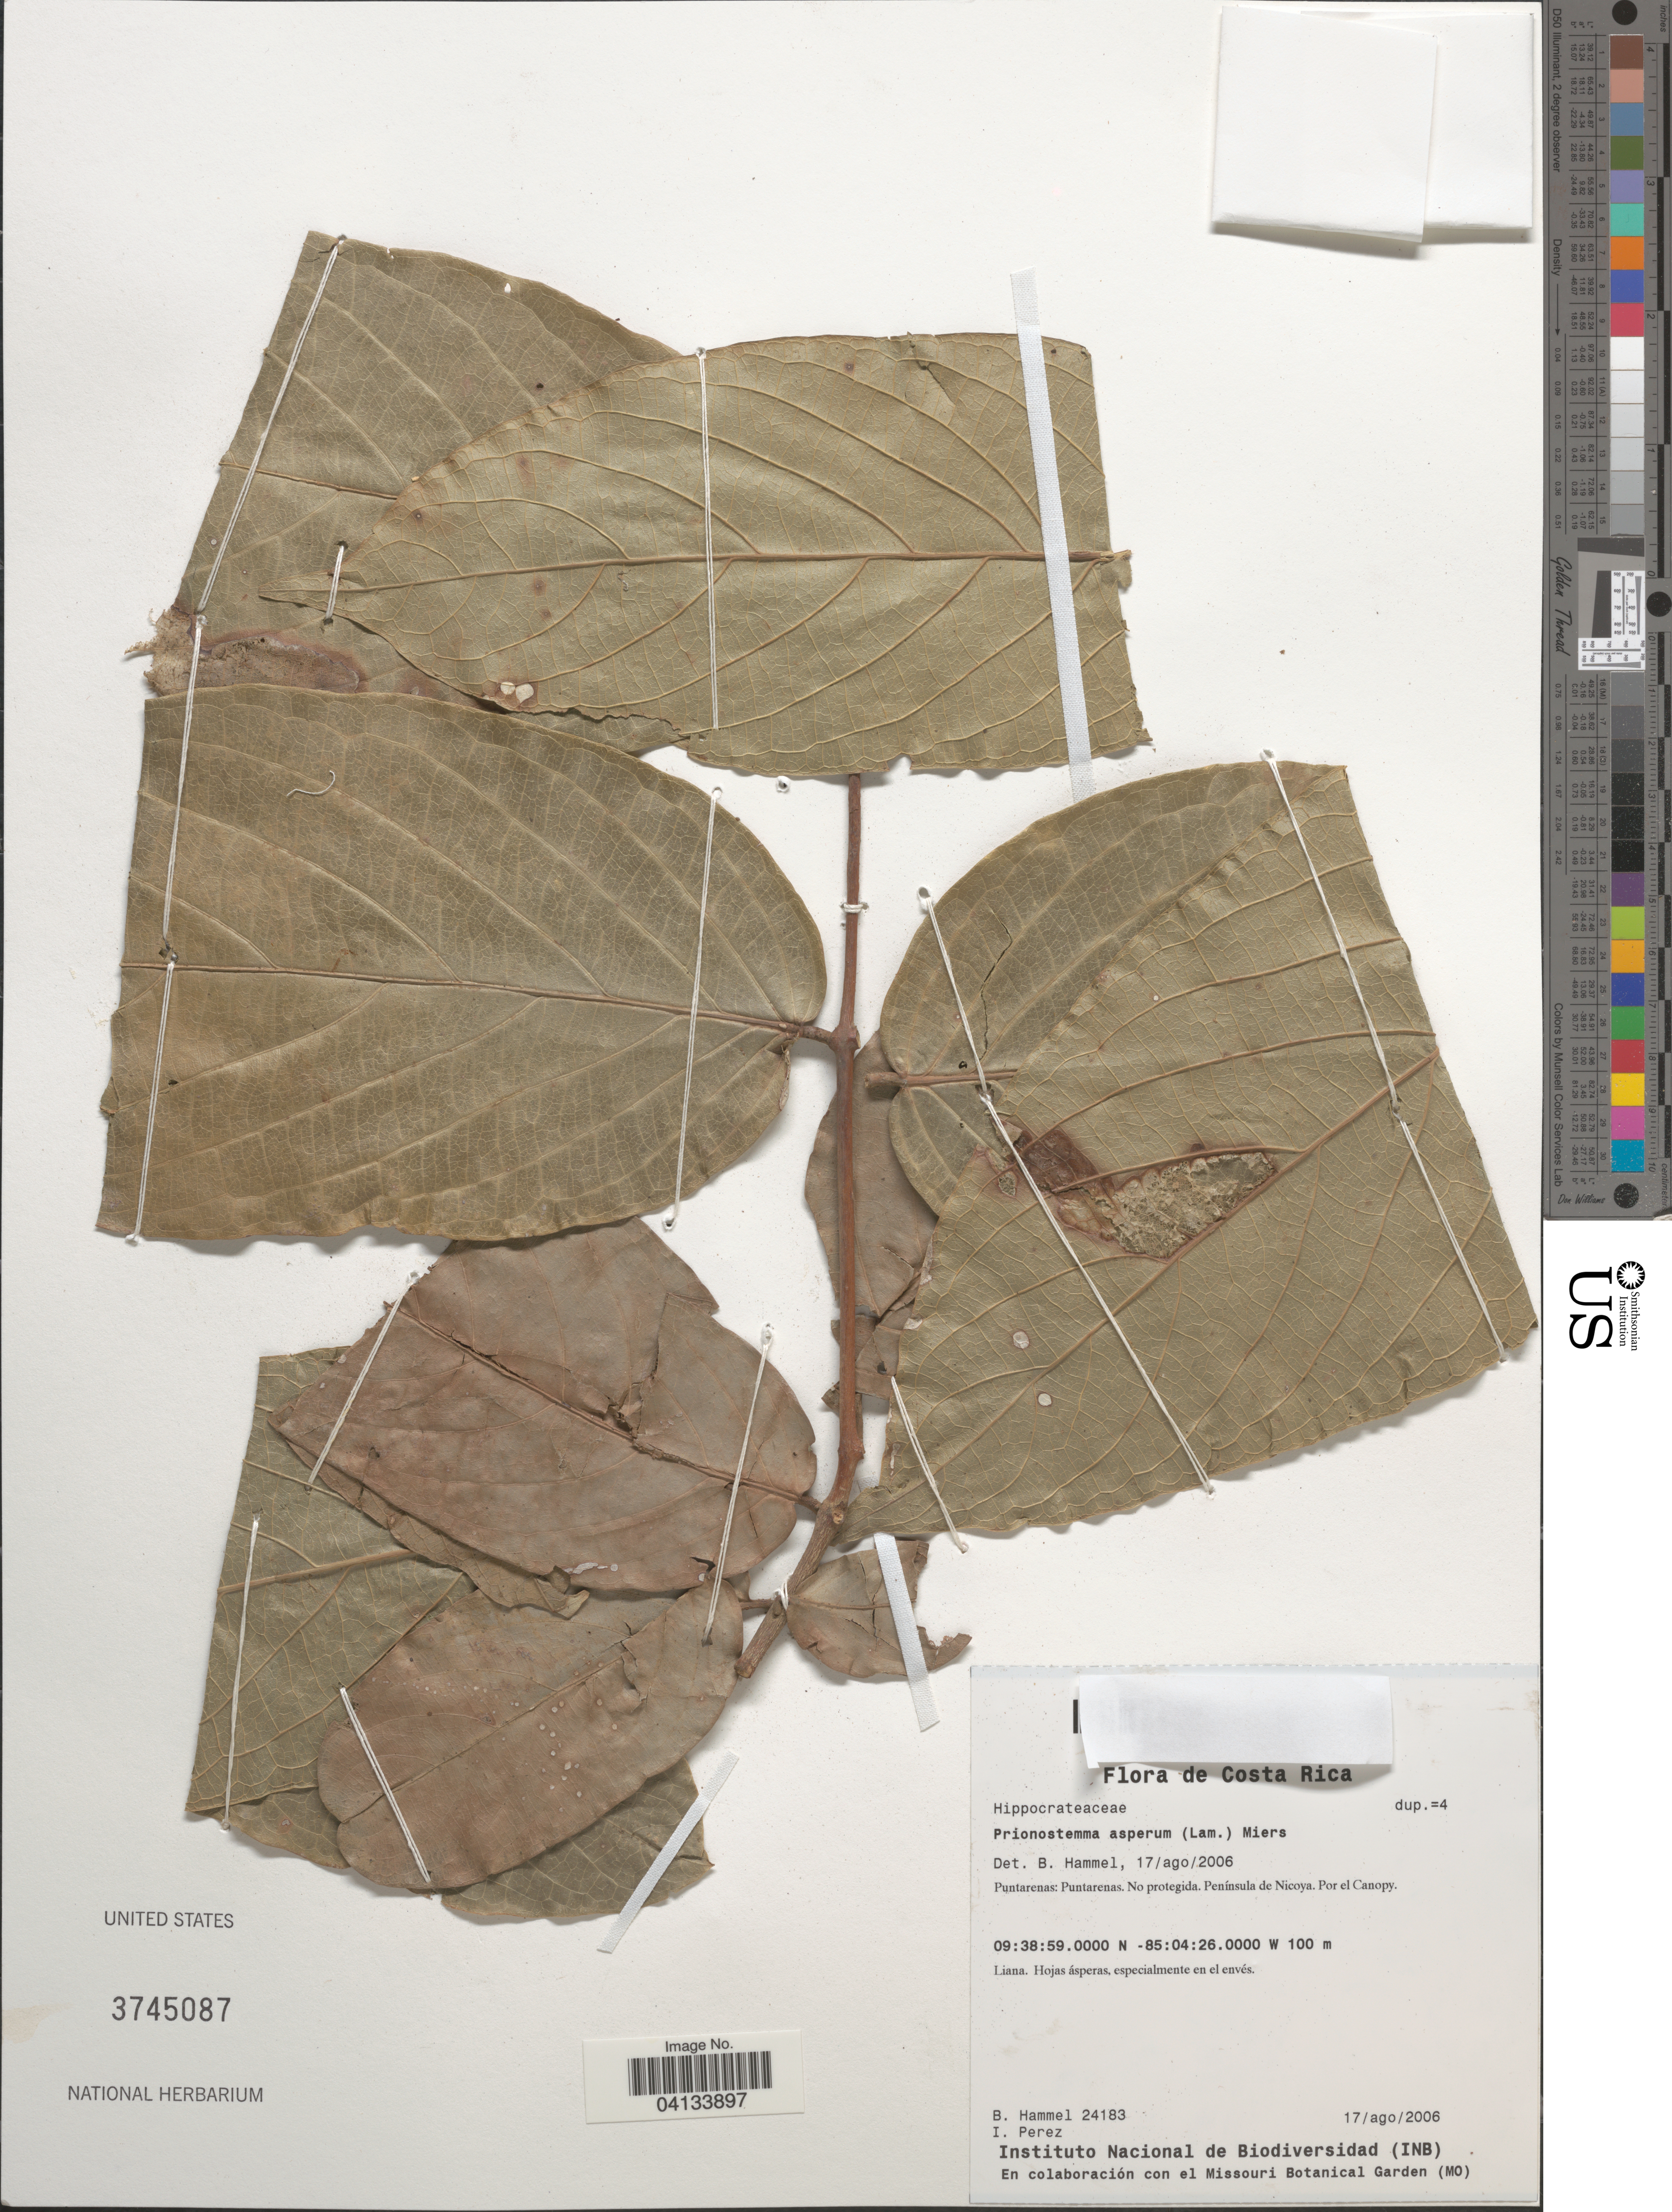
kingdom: Plantae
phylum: Tracheophyta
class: Magnoliopsida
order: Celastrales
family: Celastraceae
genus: Prionostemma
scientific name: Prionostemma aspera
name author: (Lam.) Miers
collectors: B. Hammel & I. Pérez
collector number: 24183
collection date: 2006-08-17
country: Costa Rica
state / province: Puntarenas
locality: Puntarenas. No protegida. Península de Nicoya. Por el Canopy.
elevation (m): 100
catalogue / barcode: US 3745087